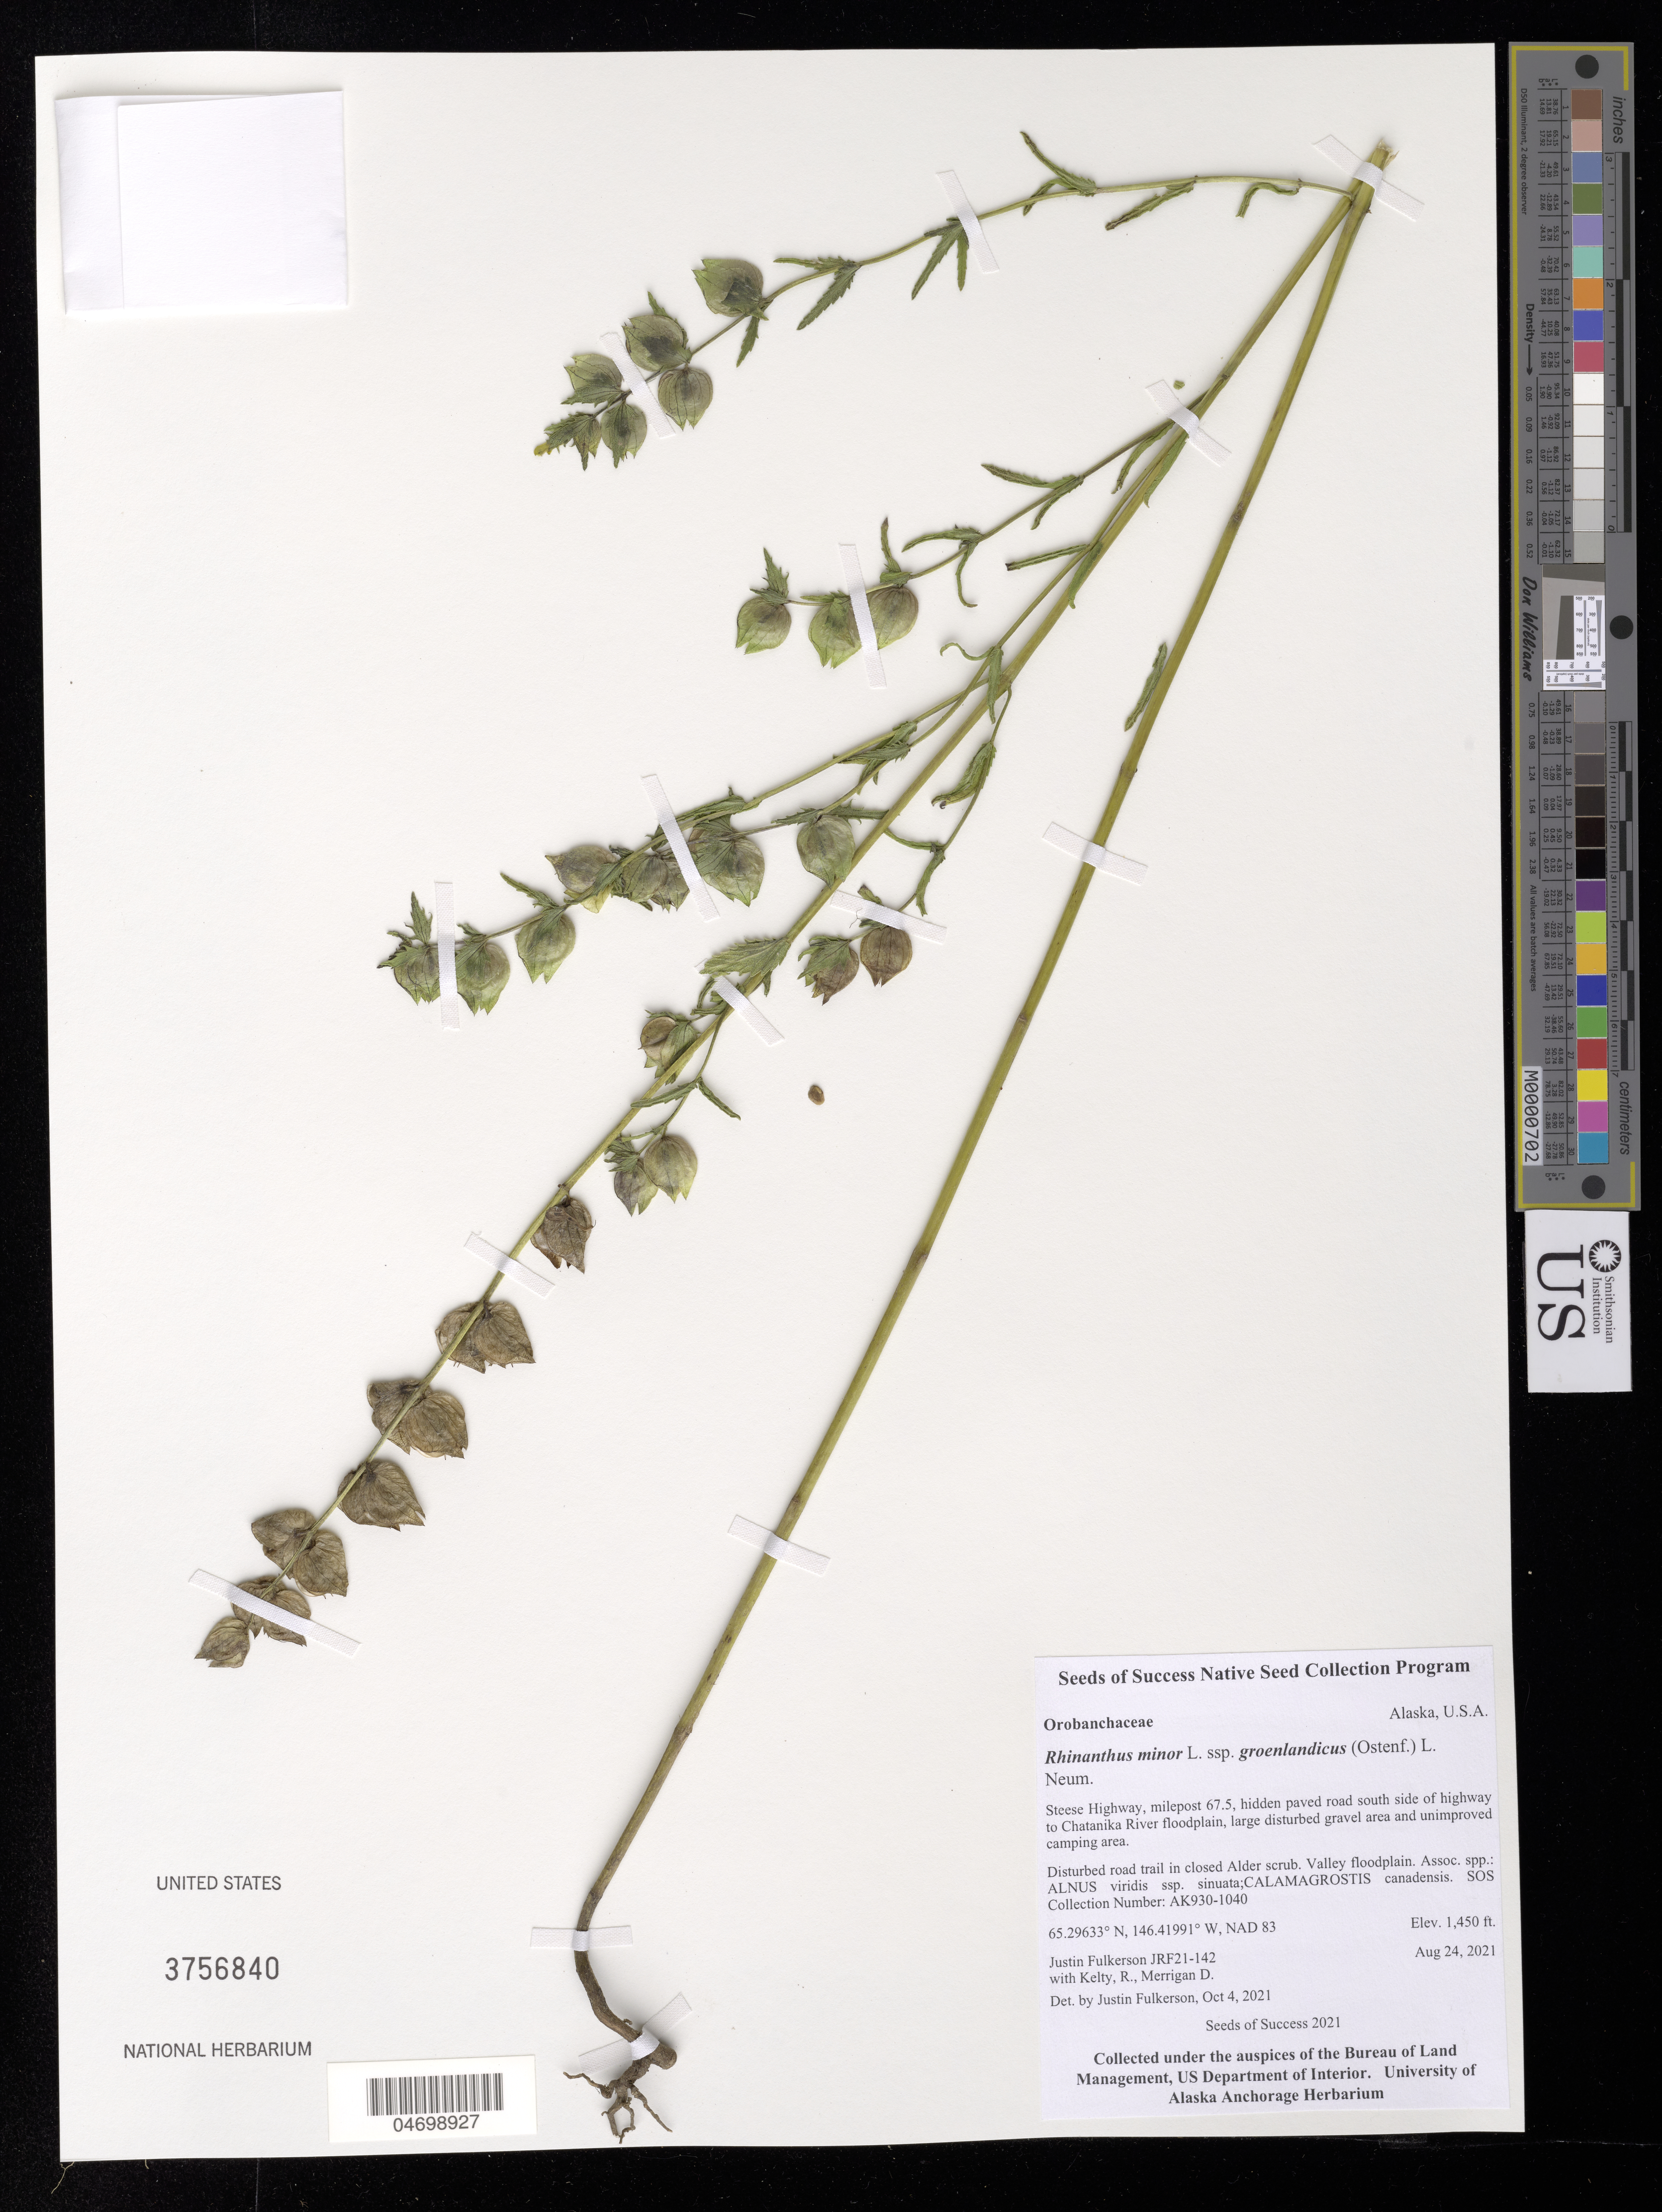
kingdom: Plantae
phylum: Tracheophyta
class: Magnoliopsida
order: Lamiales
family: Orobanchaceae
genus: Rhinanthus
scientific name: Rhinanthus minor subsp. groenlandicus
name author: (Chabert) Neum.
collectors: J. Fulkerson, R. Kelty & D. Merrigan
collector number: AK930-1040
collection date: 2021-08-24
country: United States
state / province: Alaska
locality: Steese Hwy, milepost 67.5, hidden paved road south side of Hwy to Chatanika River floodplain.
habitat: Disturbed road trail in closed Alder scrub. Valley floodplain. With Alnus viridis, Calamagrostis canadensis.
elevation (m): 442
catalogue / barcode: US 3756840